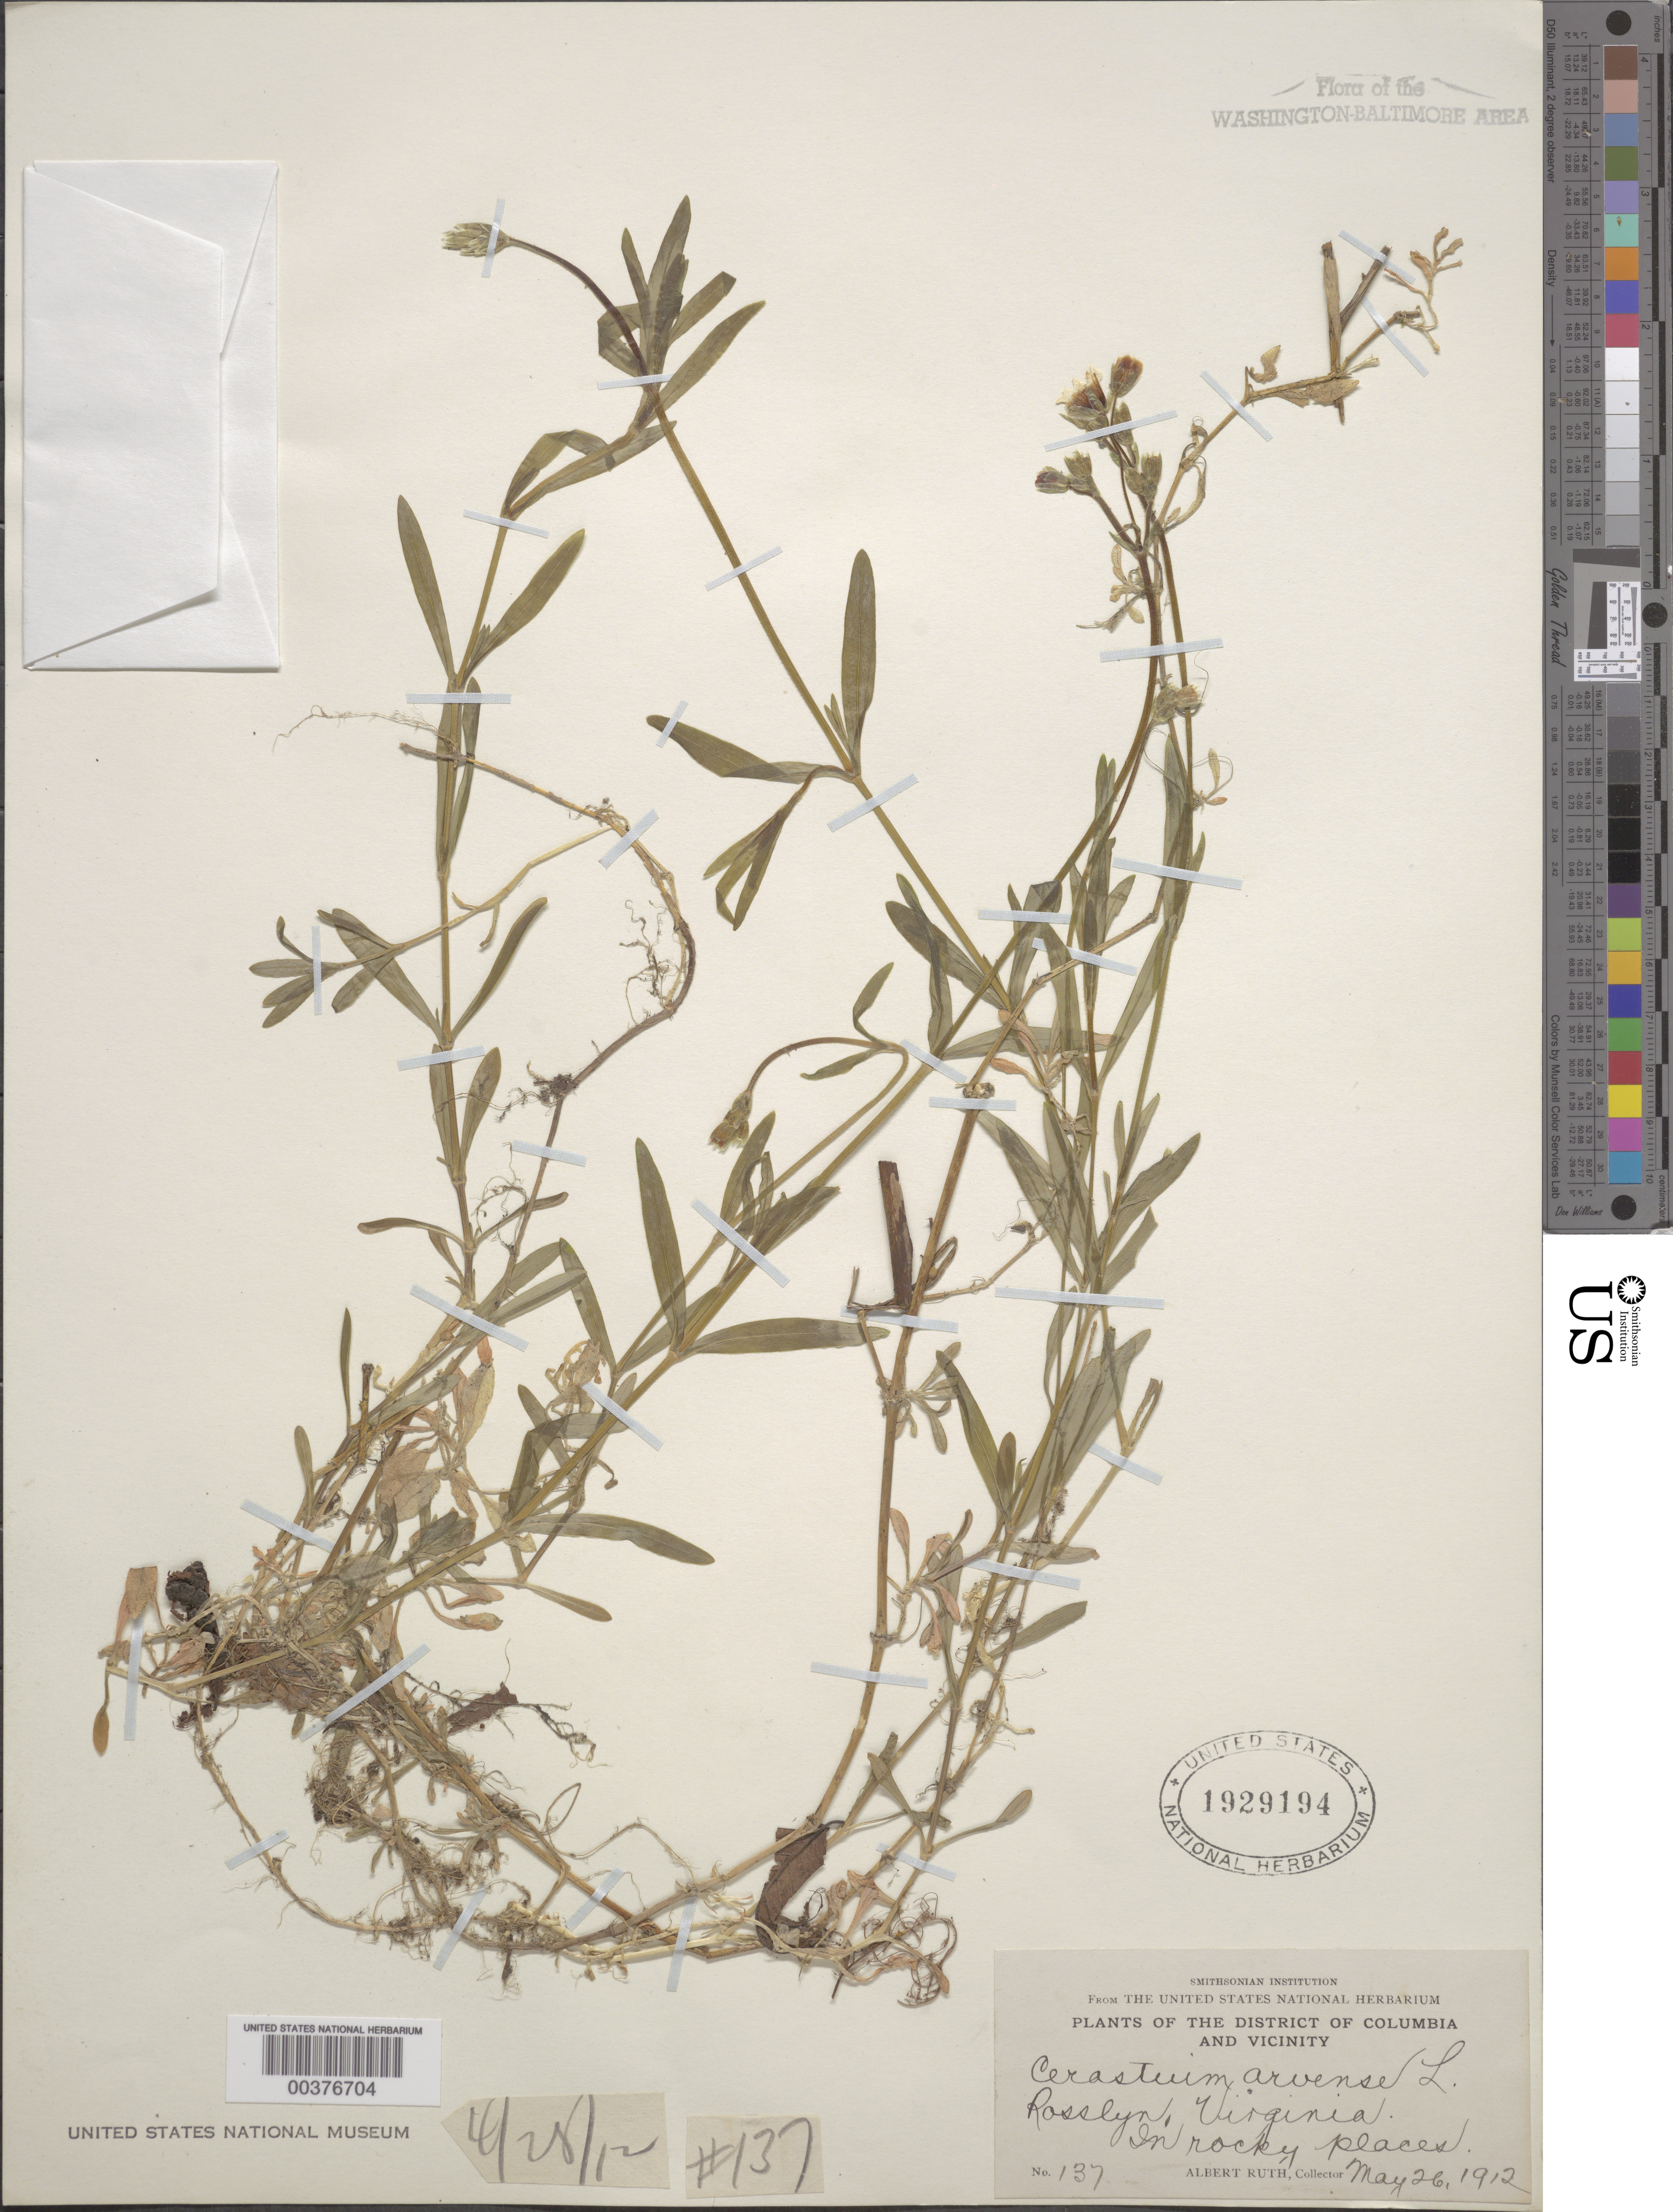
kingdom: Plantae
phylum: Tracheophyta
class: Magnoliopsida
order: Caryophyllales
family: Caryophyllaceae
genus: Cerastium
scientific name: Cerastium arvense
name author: L.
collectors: A. Ruth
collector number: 137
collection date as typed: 26 May 1912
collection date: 1912-05-26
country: United States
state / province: Virginia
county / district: Arlington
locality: Rosslyn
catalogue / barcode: US 1929194